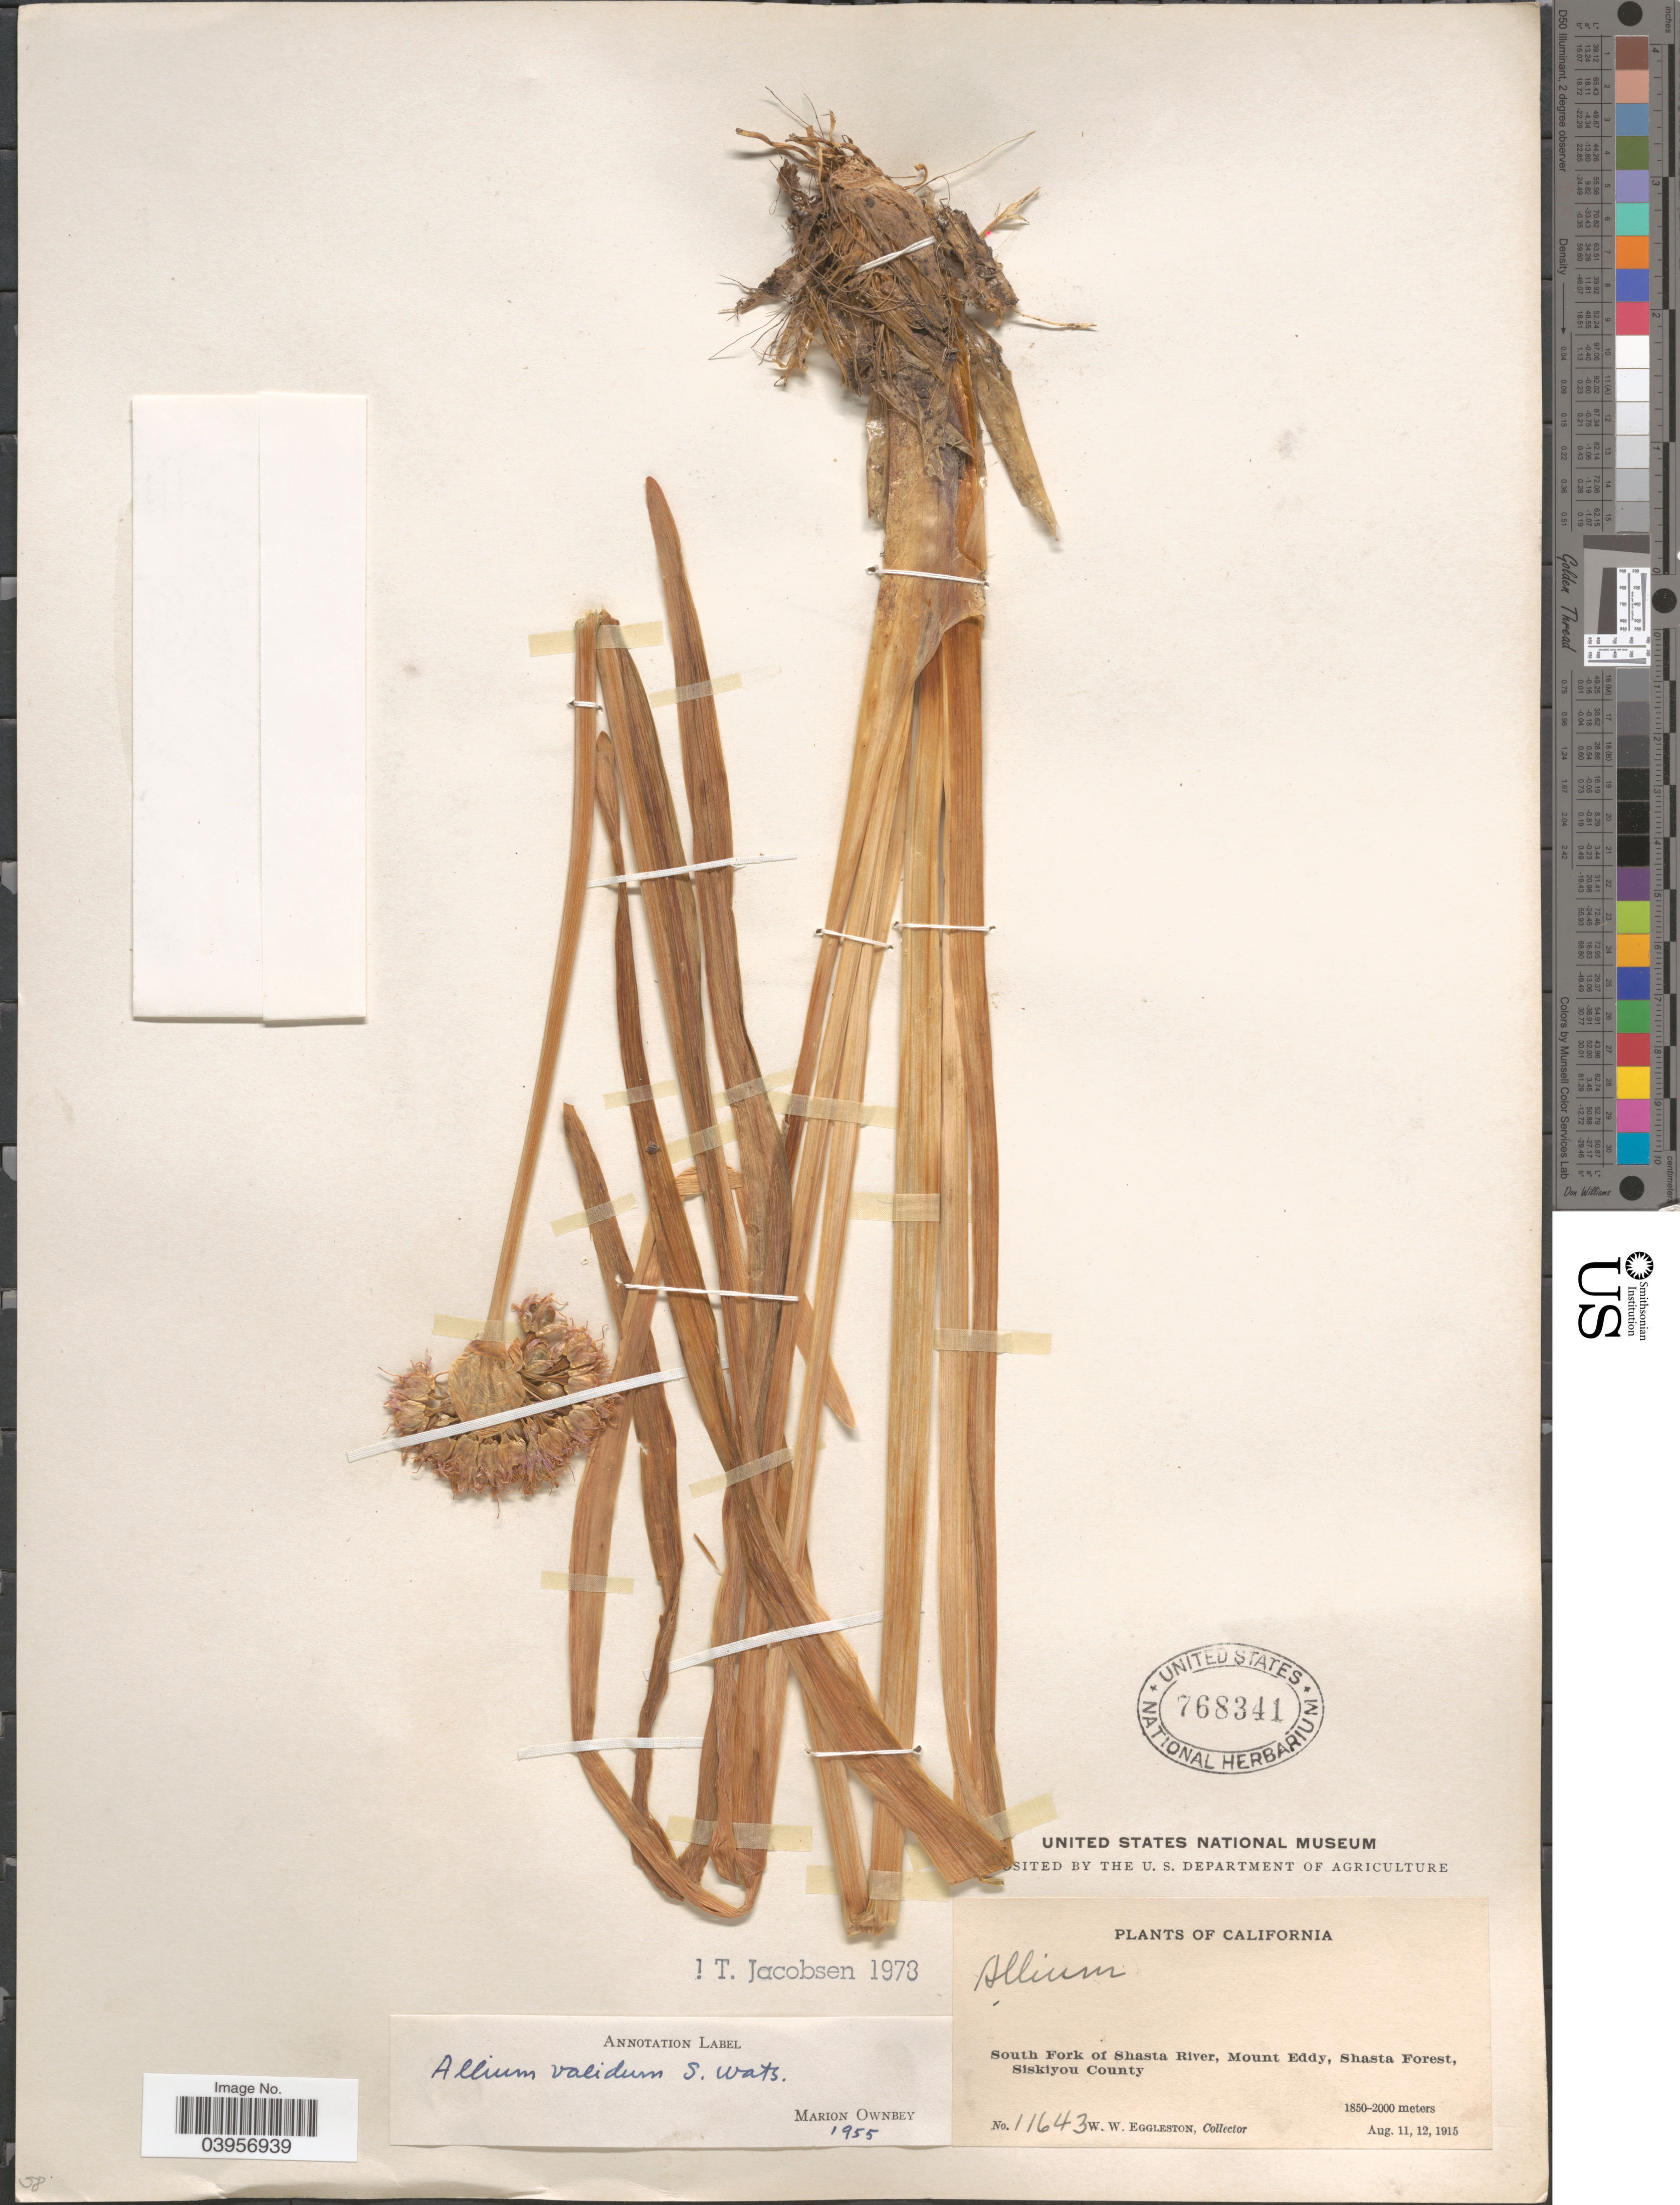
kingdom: Plantae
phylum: Tracheophyta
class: Liliopsida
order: Asparagales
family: Amaryllidaceae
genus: Allium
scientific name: Allium validum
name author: S. Watson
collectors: W. W. Eggleston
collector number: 11643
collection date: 1915-08-11/1915-08-12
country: United States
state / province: California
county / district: Siskiyou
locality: South Fork of Shasta River, Mount Eddy, Shasta Forest, Siskiyou County.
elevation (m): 1850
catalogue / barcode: US 768341